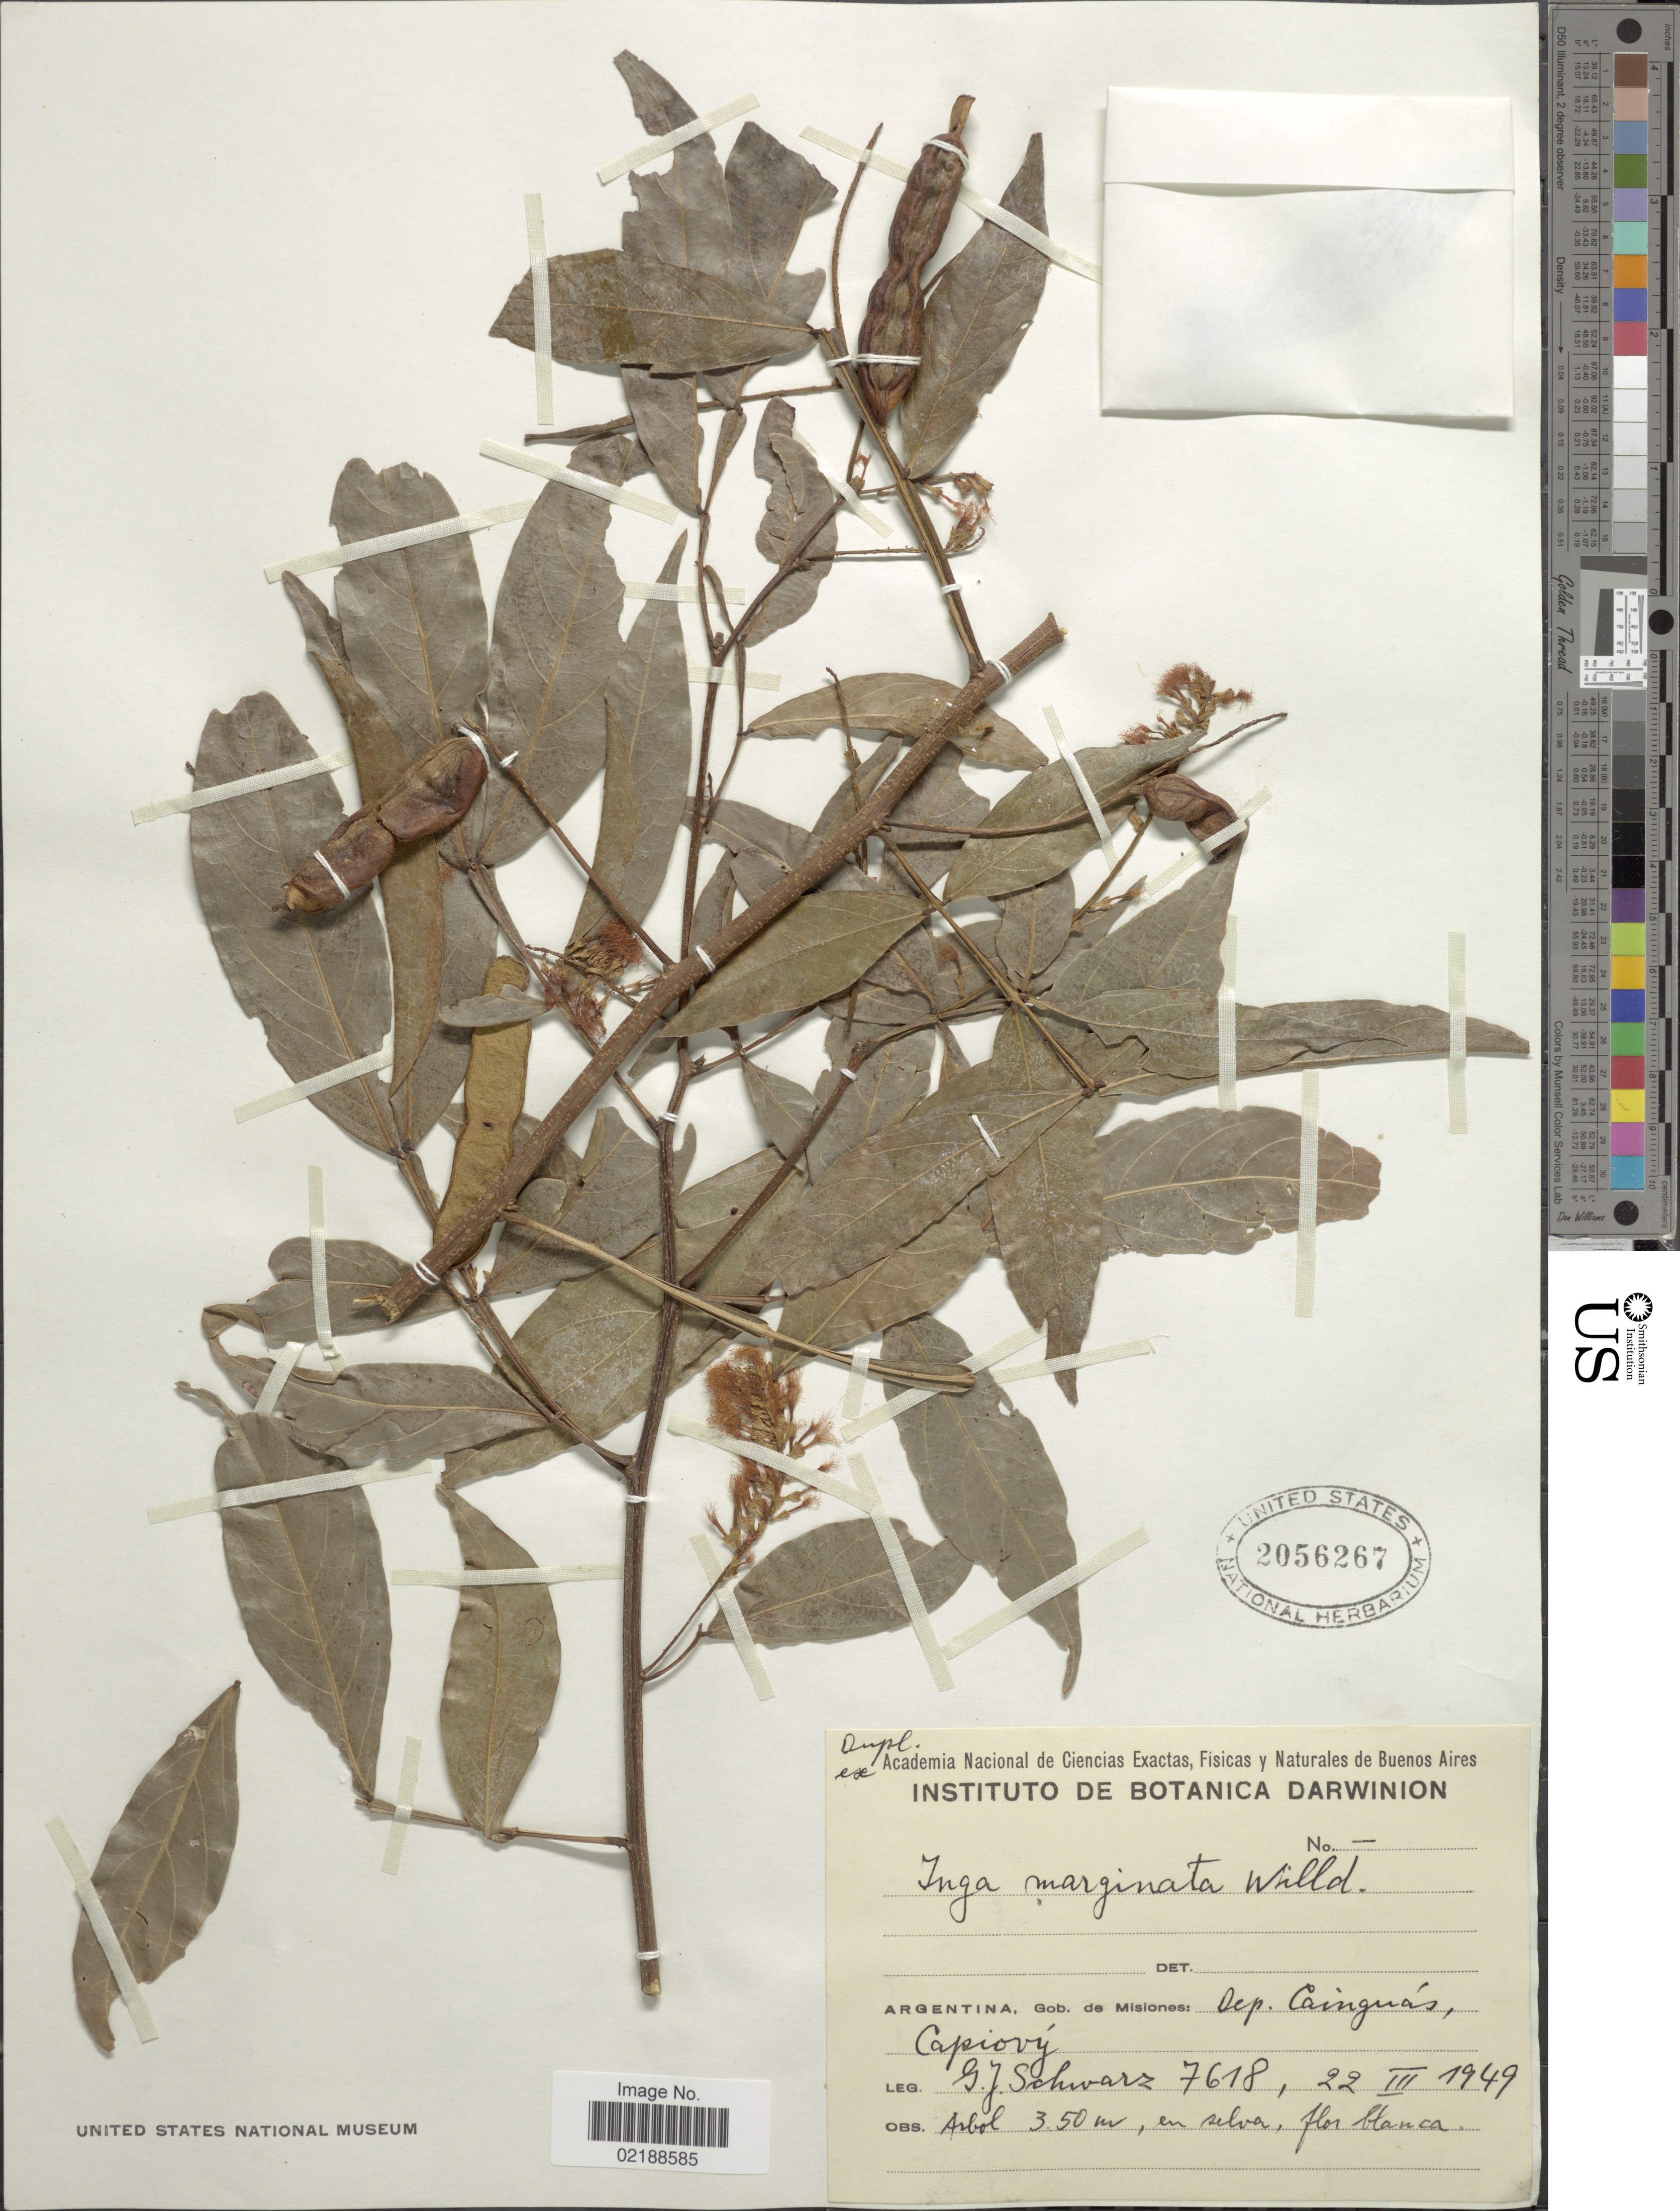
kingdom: Plantae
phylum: Tracheophyta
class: Magnoliopsida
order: Fabales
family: Fabaceae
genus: Inga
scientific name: Inga marginata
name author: Willd.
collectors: G. J. Schwarz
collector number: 7618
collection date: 1949-03-22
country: Argentina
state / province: Misiones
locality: Gob de Misiones: Dep Cainguás, Capiovy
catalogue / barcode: US 2056267